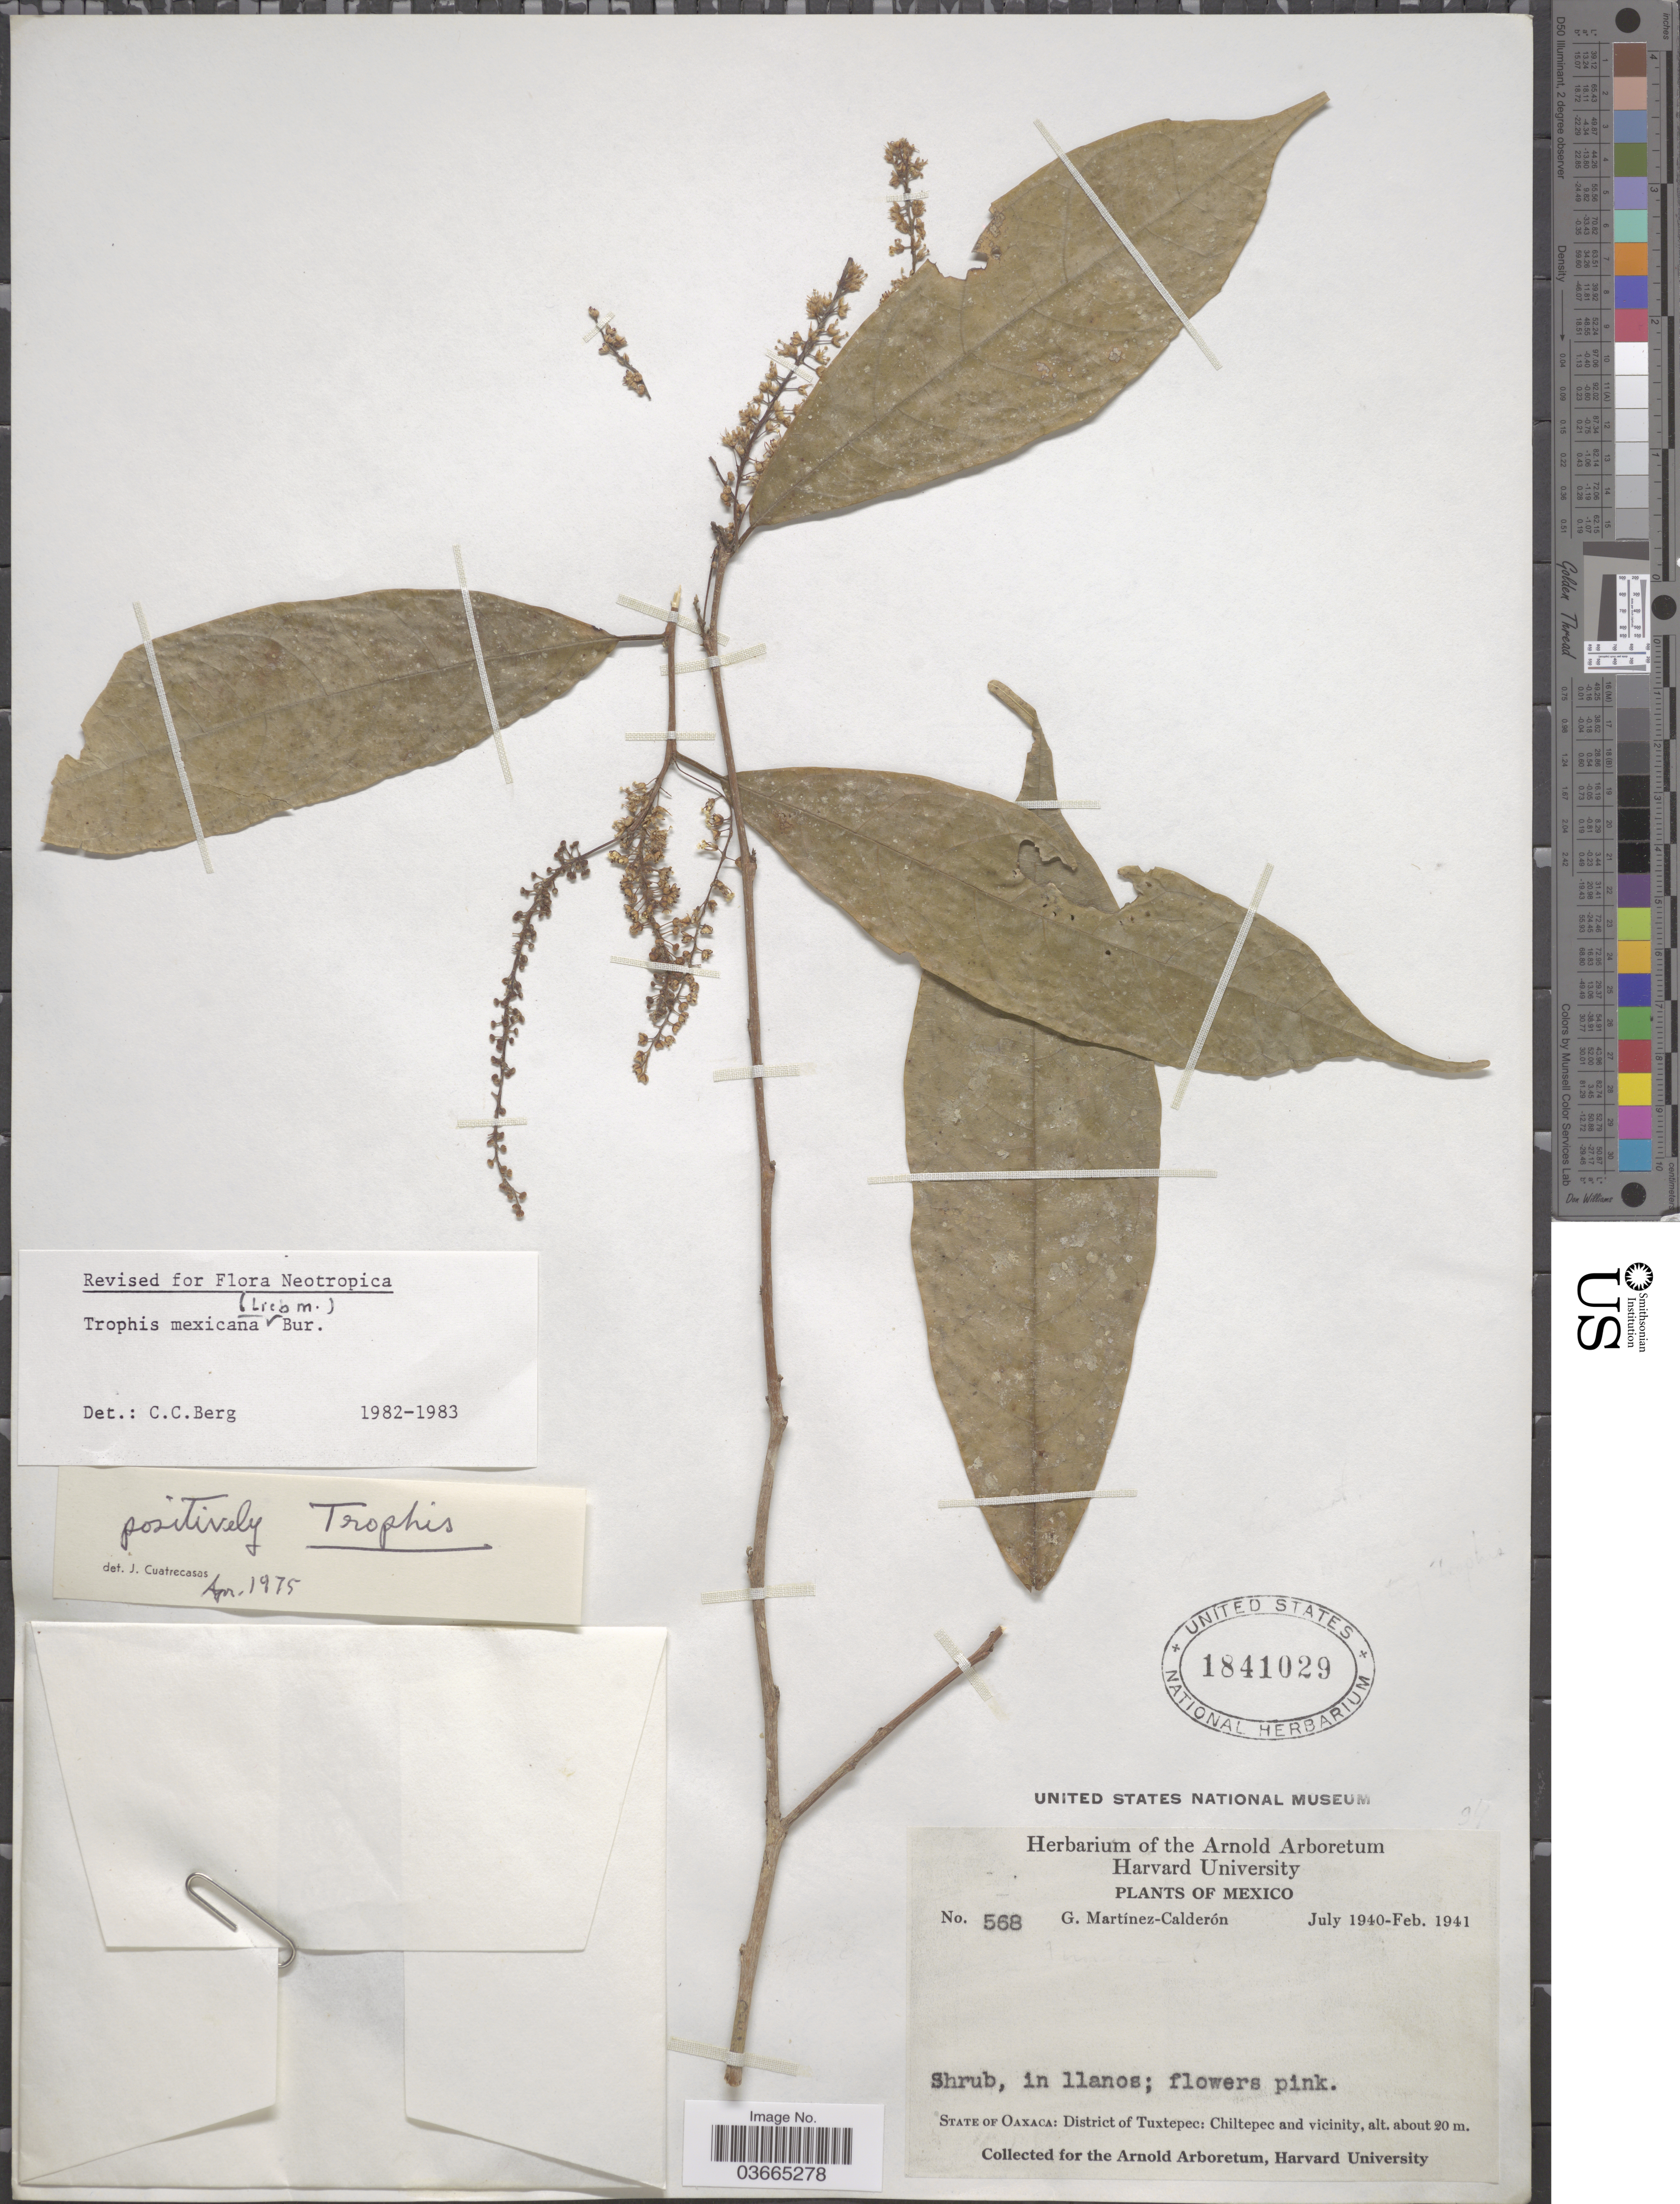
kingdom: Plantae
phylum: Tracheophyta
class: Magnoliopsida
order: Rosales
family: Moraceae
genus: Trophis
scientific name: Trophis mexicana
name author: (Liebm.) Bureau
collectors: G. Martínez Calderón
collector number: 568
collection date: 1940-07/1941-02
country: Mexico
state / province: Oaxaca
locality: District of Tuxtepec: Chiltepec and vicinity.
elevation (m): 20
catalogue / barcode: US 1841029